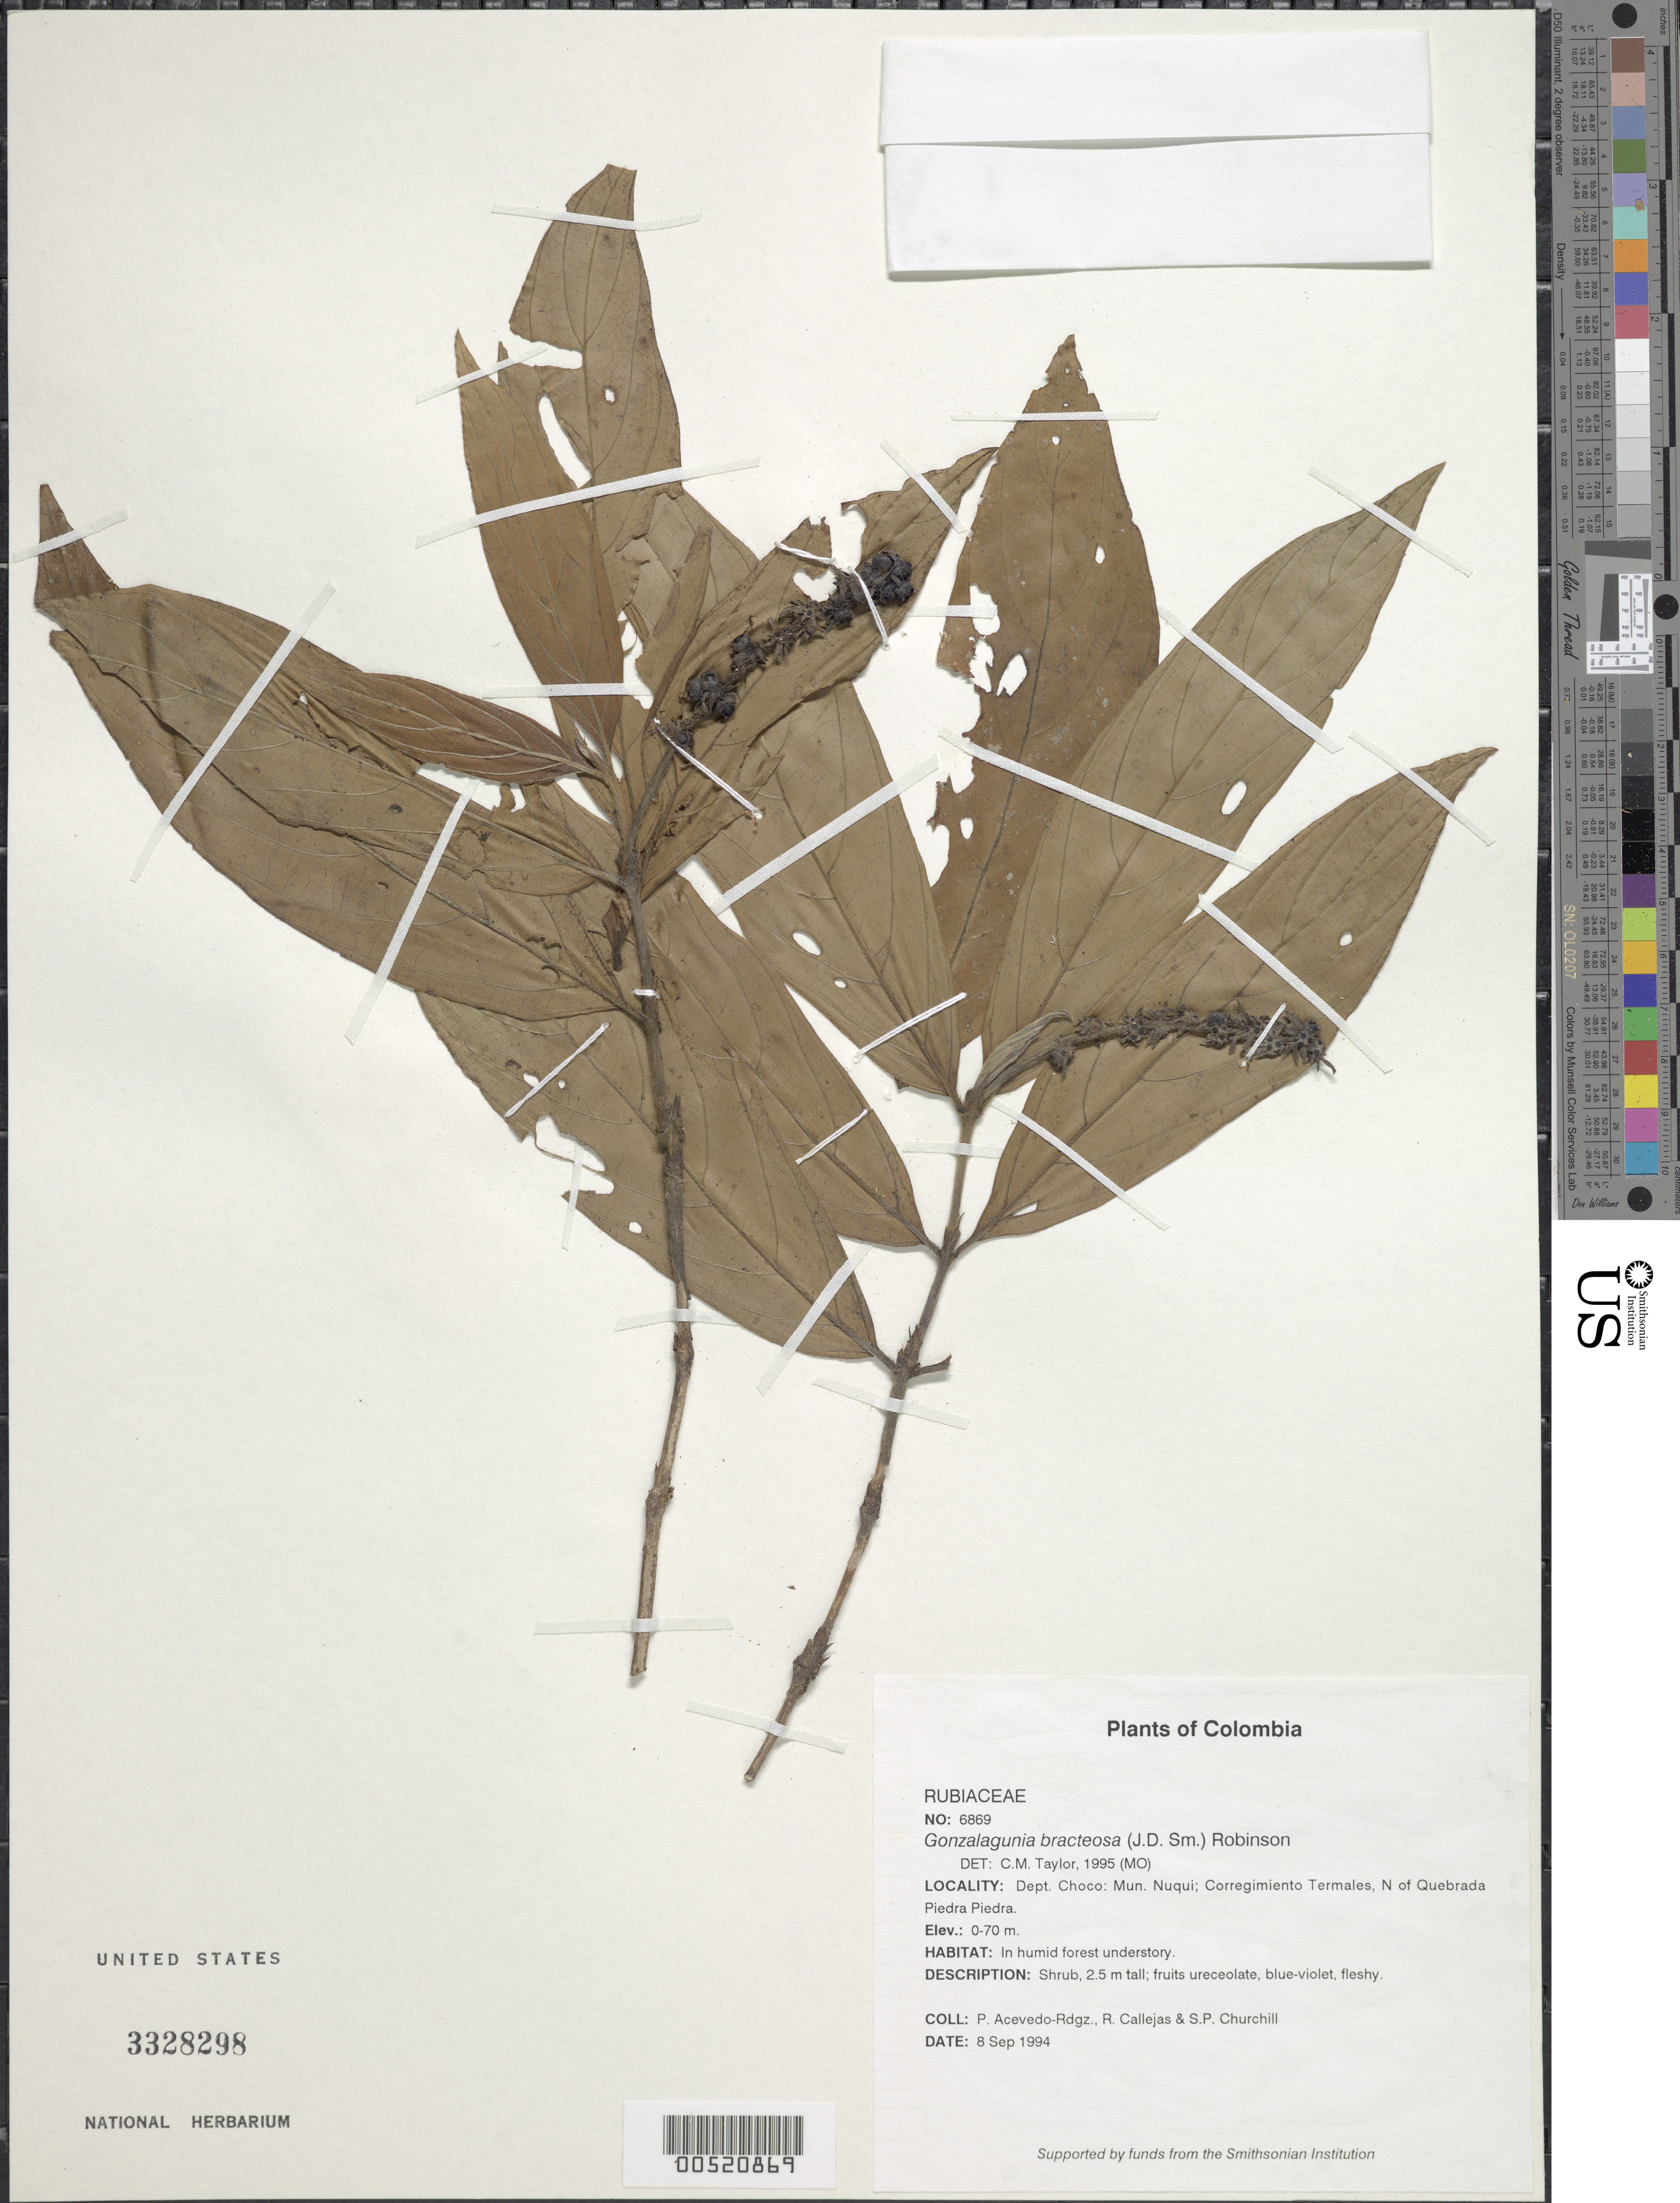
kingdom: Plantae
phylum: Tracheophyta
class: Magnoliopsida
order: Gentianales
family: Rubiaceae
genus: Bertiera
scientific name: Bertiera bracteosa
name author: (Donn. Sm.) B. Ståhl & L. Andersson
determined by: Taylor, Charlotte M.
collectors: P. Acevedo-Rodr., R. Callejas & S. Churchill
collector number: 6869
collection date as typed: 08 Sep 1994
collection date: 1994-09-08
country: Colombia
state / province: Chocó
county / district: Nuqui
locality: Depart. Choco; Mun. Nuqui; Corregimiento Termales, N of Quebrada Piedra Piedra.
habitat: In humid forest understory.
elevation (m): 0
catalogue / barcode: US 3328298